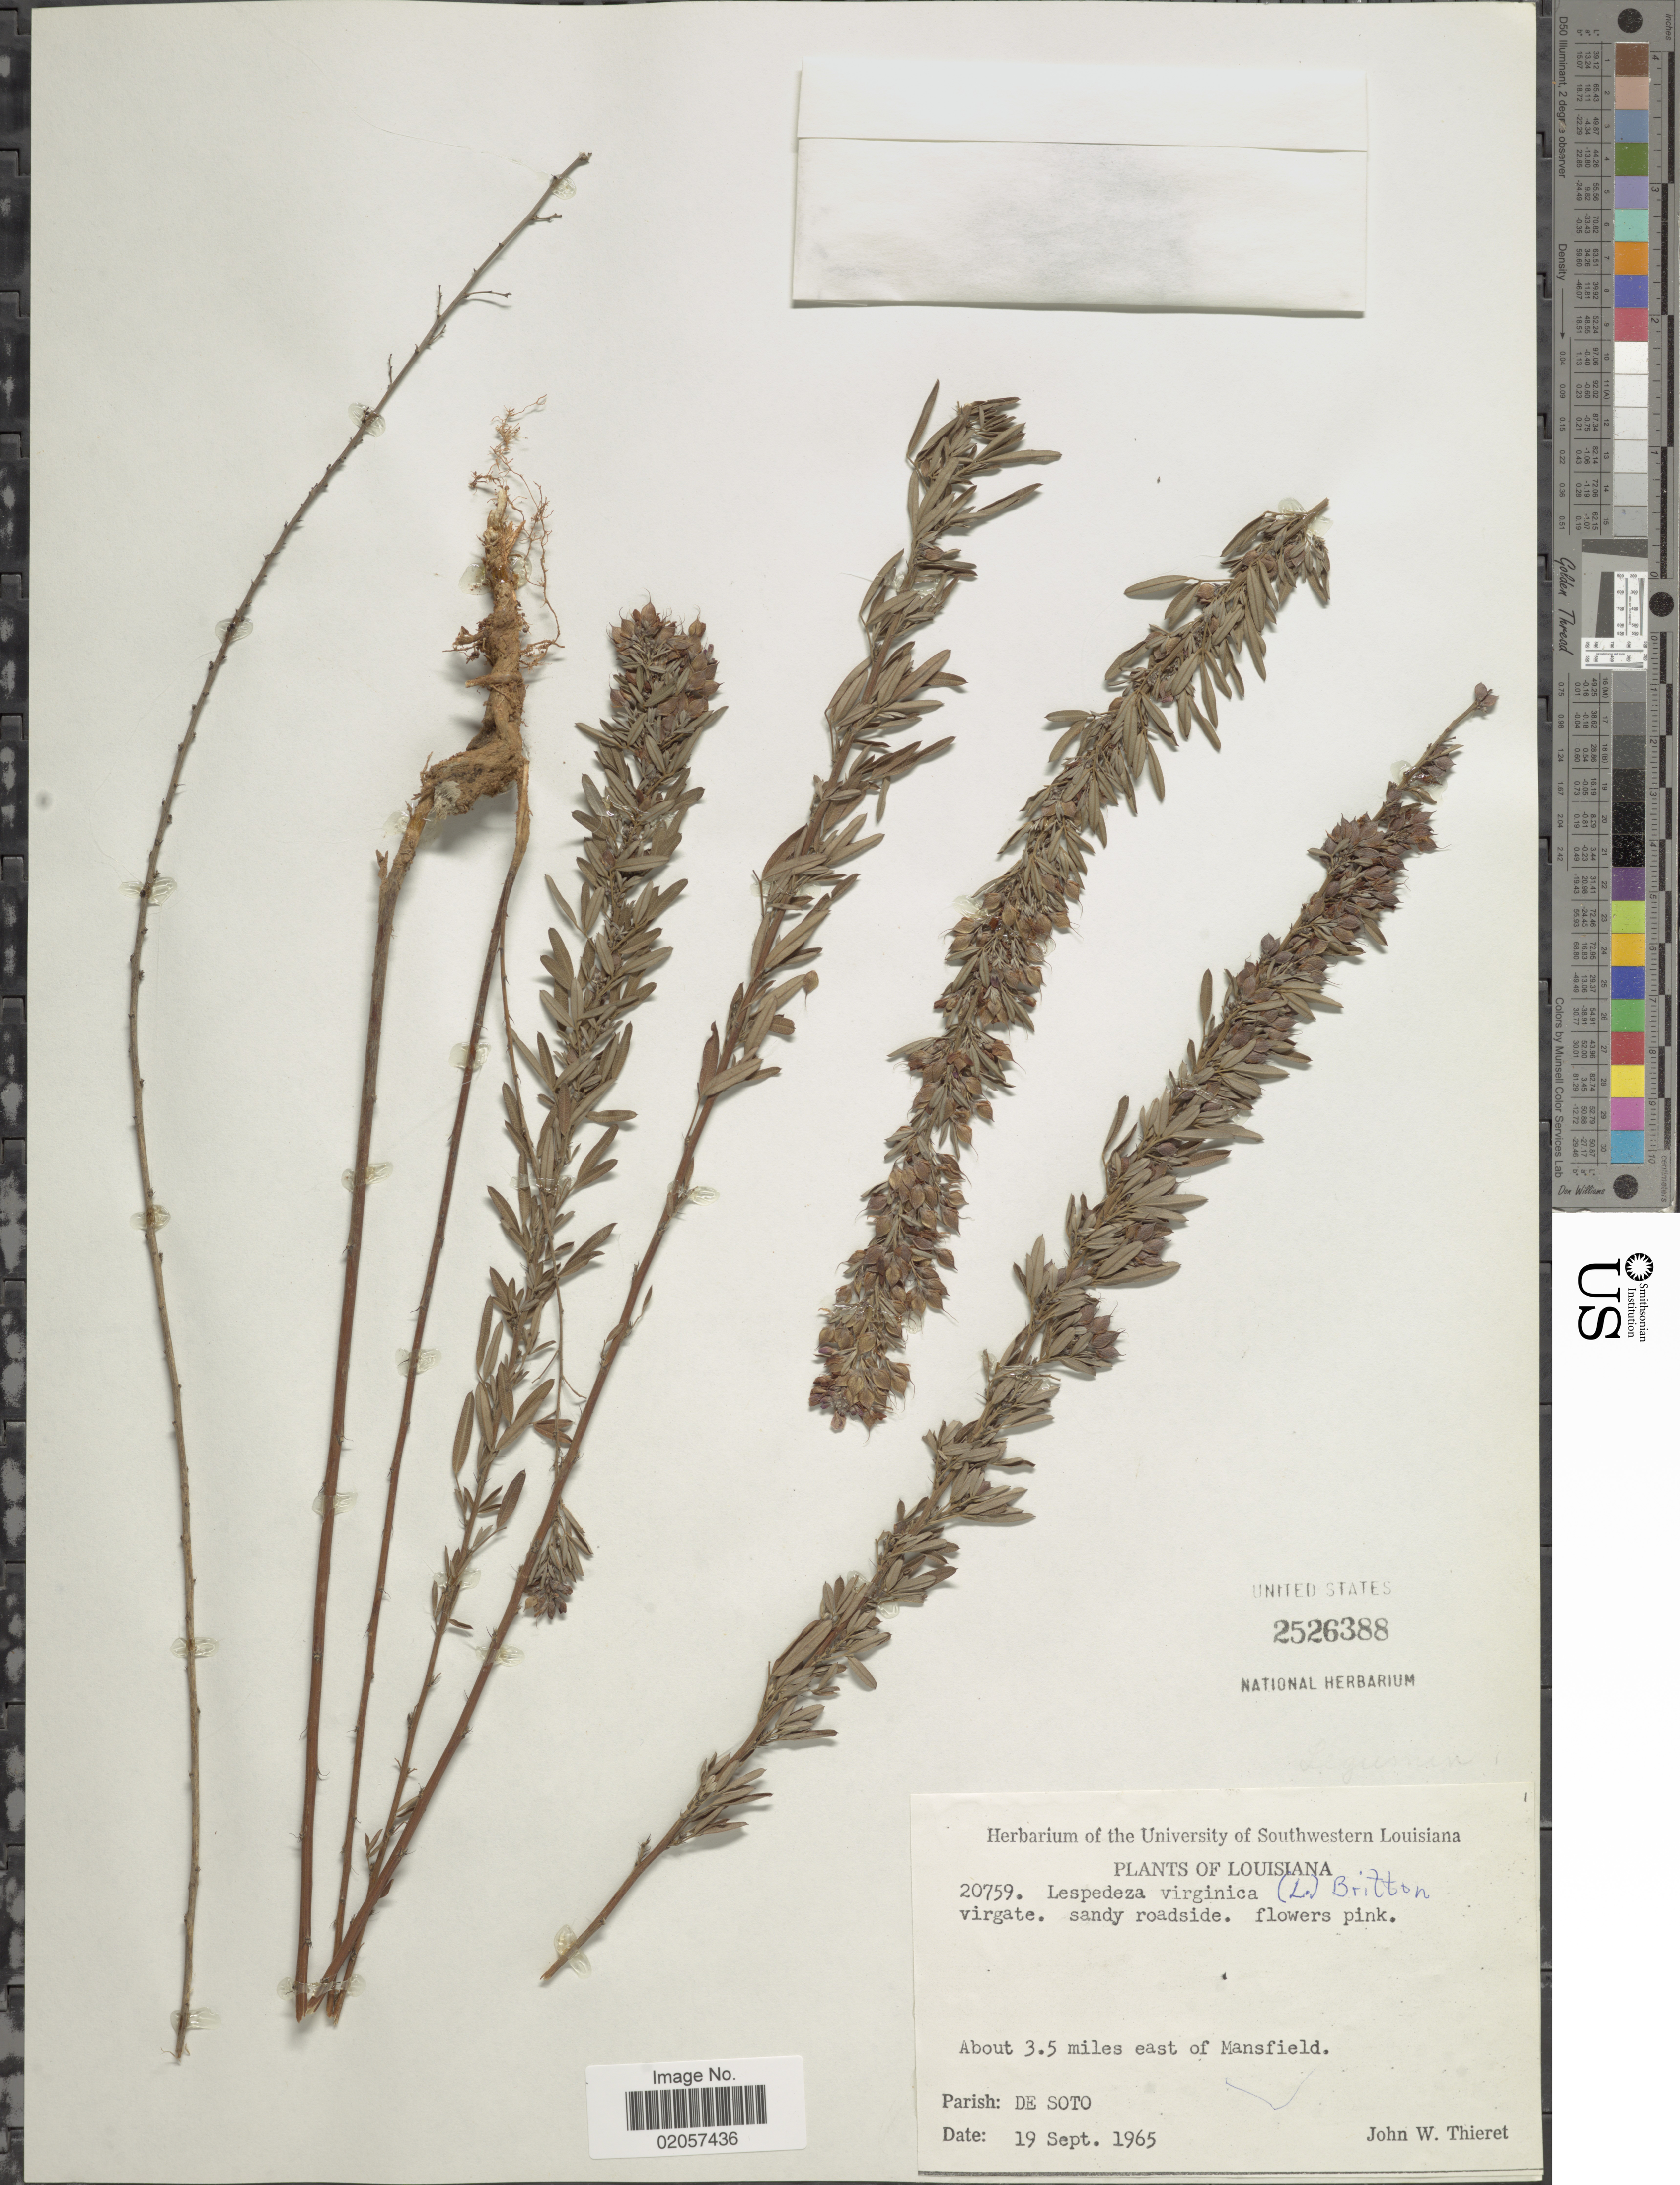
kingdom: Plantae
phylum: Tracheophyta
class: Magnoliopsida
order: Fabales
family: Fabaceae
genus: Lespedeza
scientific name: Lespedeza virginica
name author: (L.) Britton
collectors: J. W. Thieret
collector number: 20759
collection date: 1965-09-19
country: United States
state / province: Louisiana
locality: Louisiana, About 3.5 miles east of Mansfield. Parish: De Soto.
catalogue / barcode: US 2526388